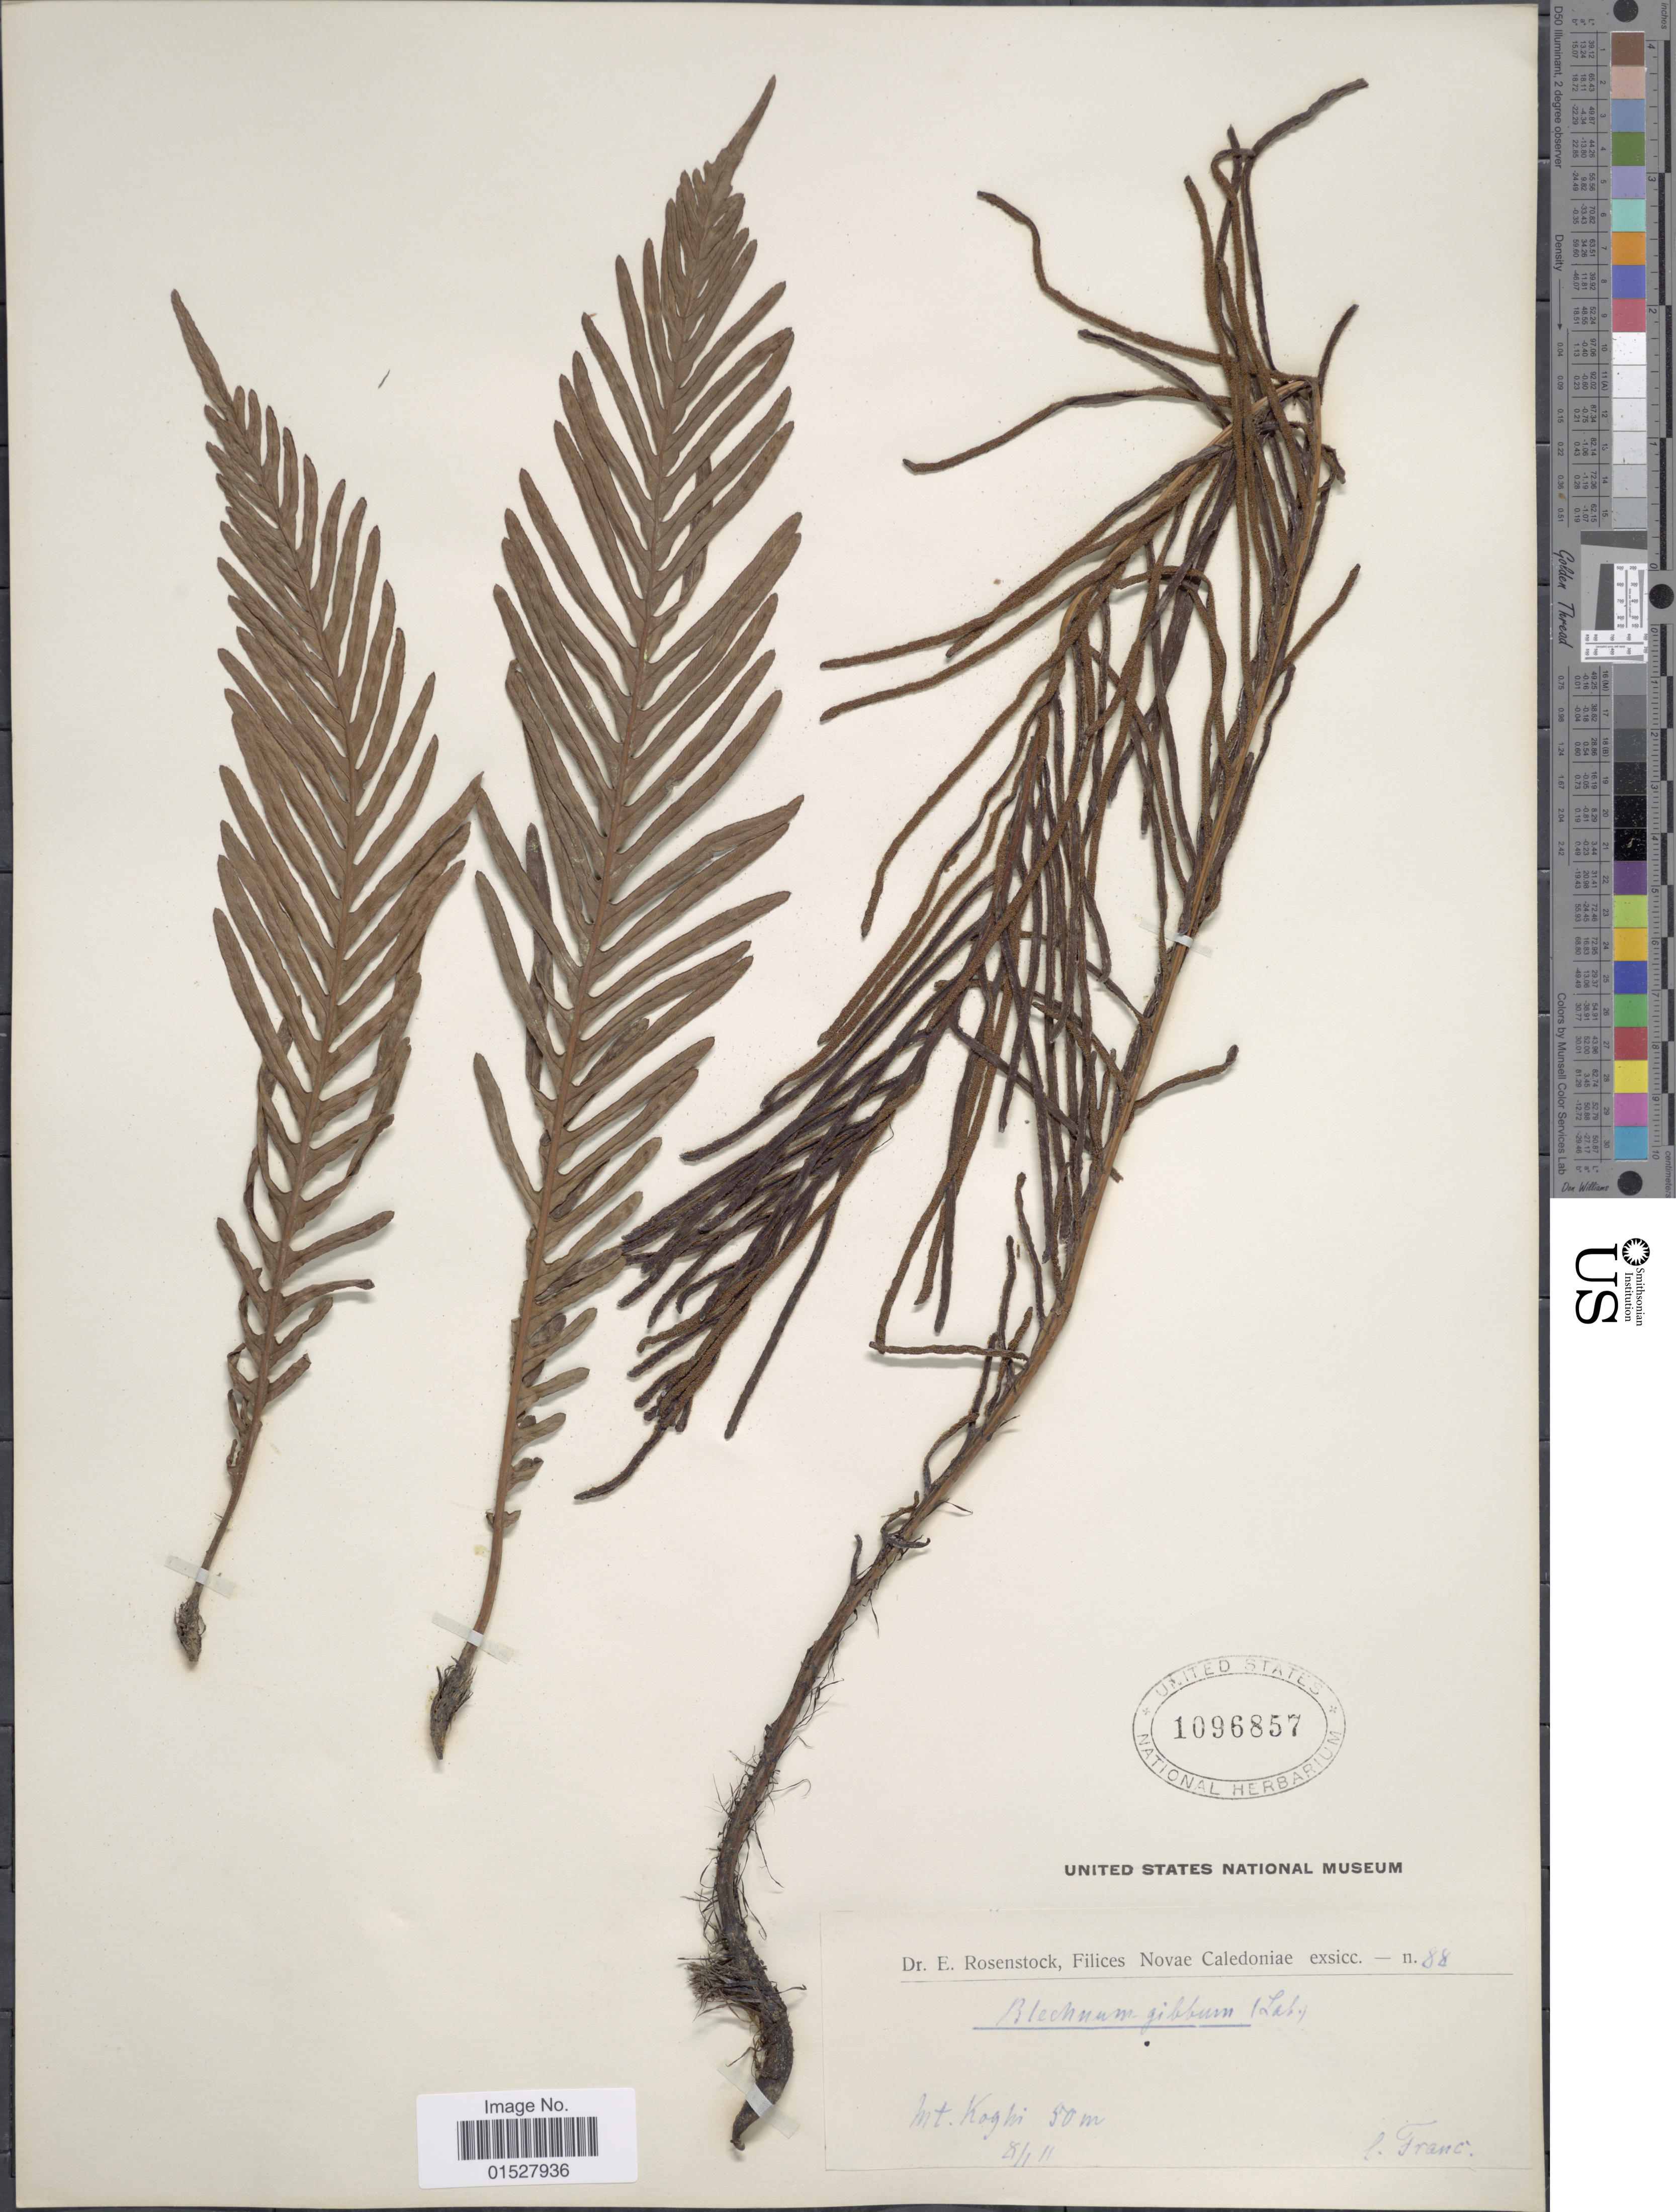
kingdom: Plantae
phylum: Tracheophyta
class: Polypodiopsida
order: Polypodiales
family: Blechnaceae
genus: Blechnum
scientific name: Blechnum gibbum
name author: (Labill.) Mett.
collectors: Franc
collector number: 88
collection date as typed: Transcribed d/m/y: 8/1/11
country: New Caledonia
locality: Mt. Koghi.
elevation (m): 50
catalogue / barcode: US 1096857